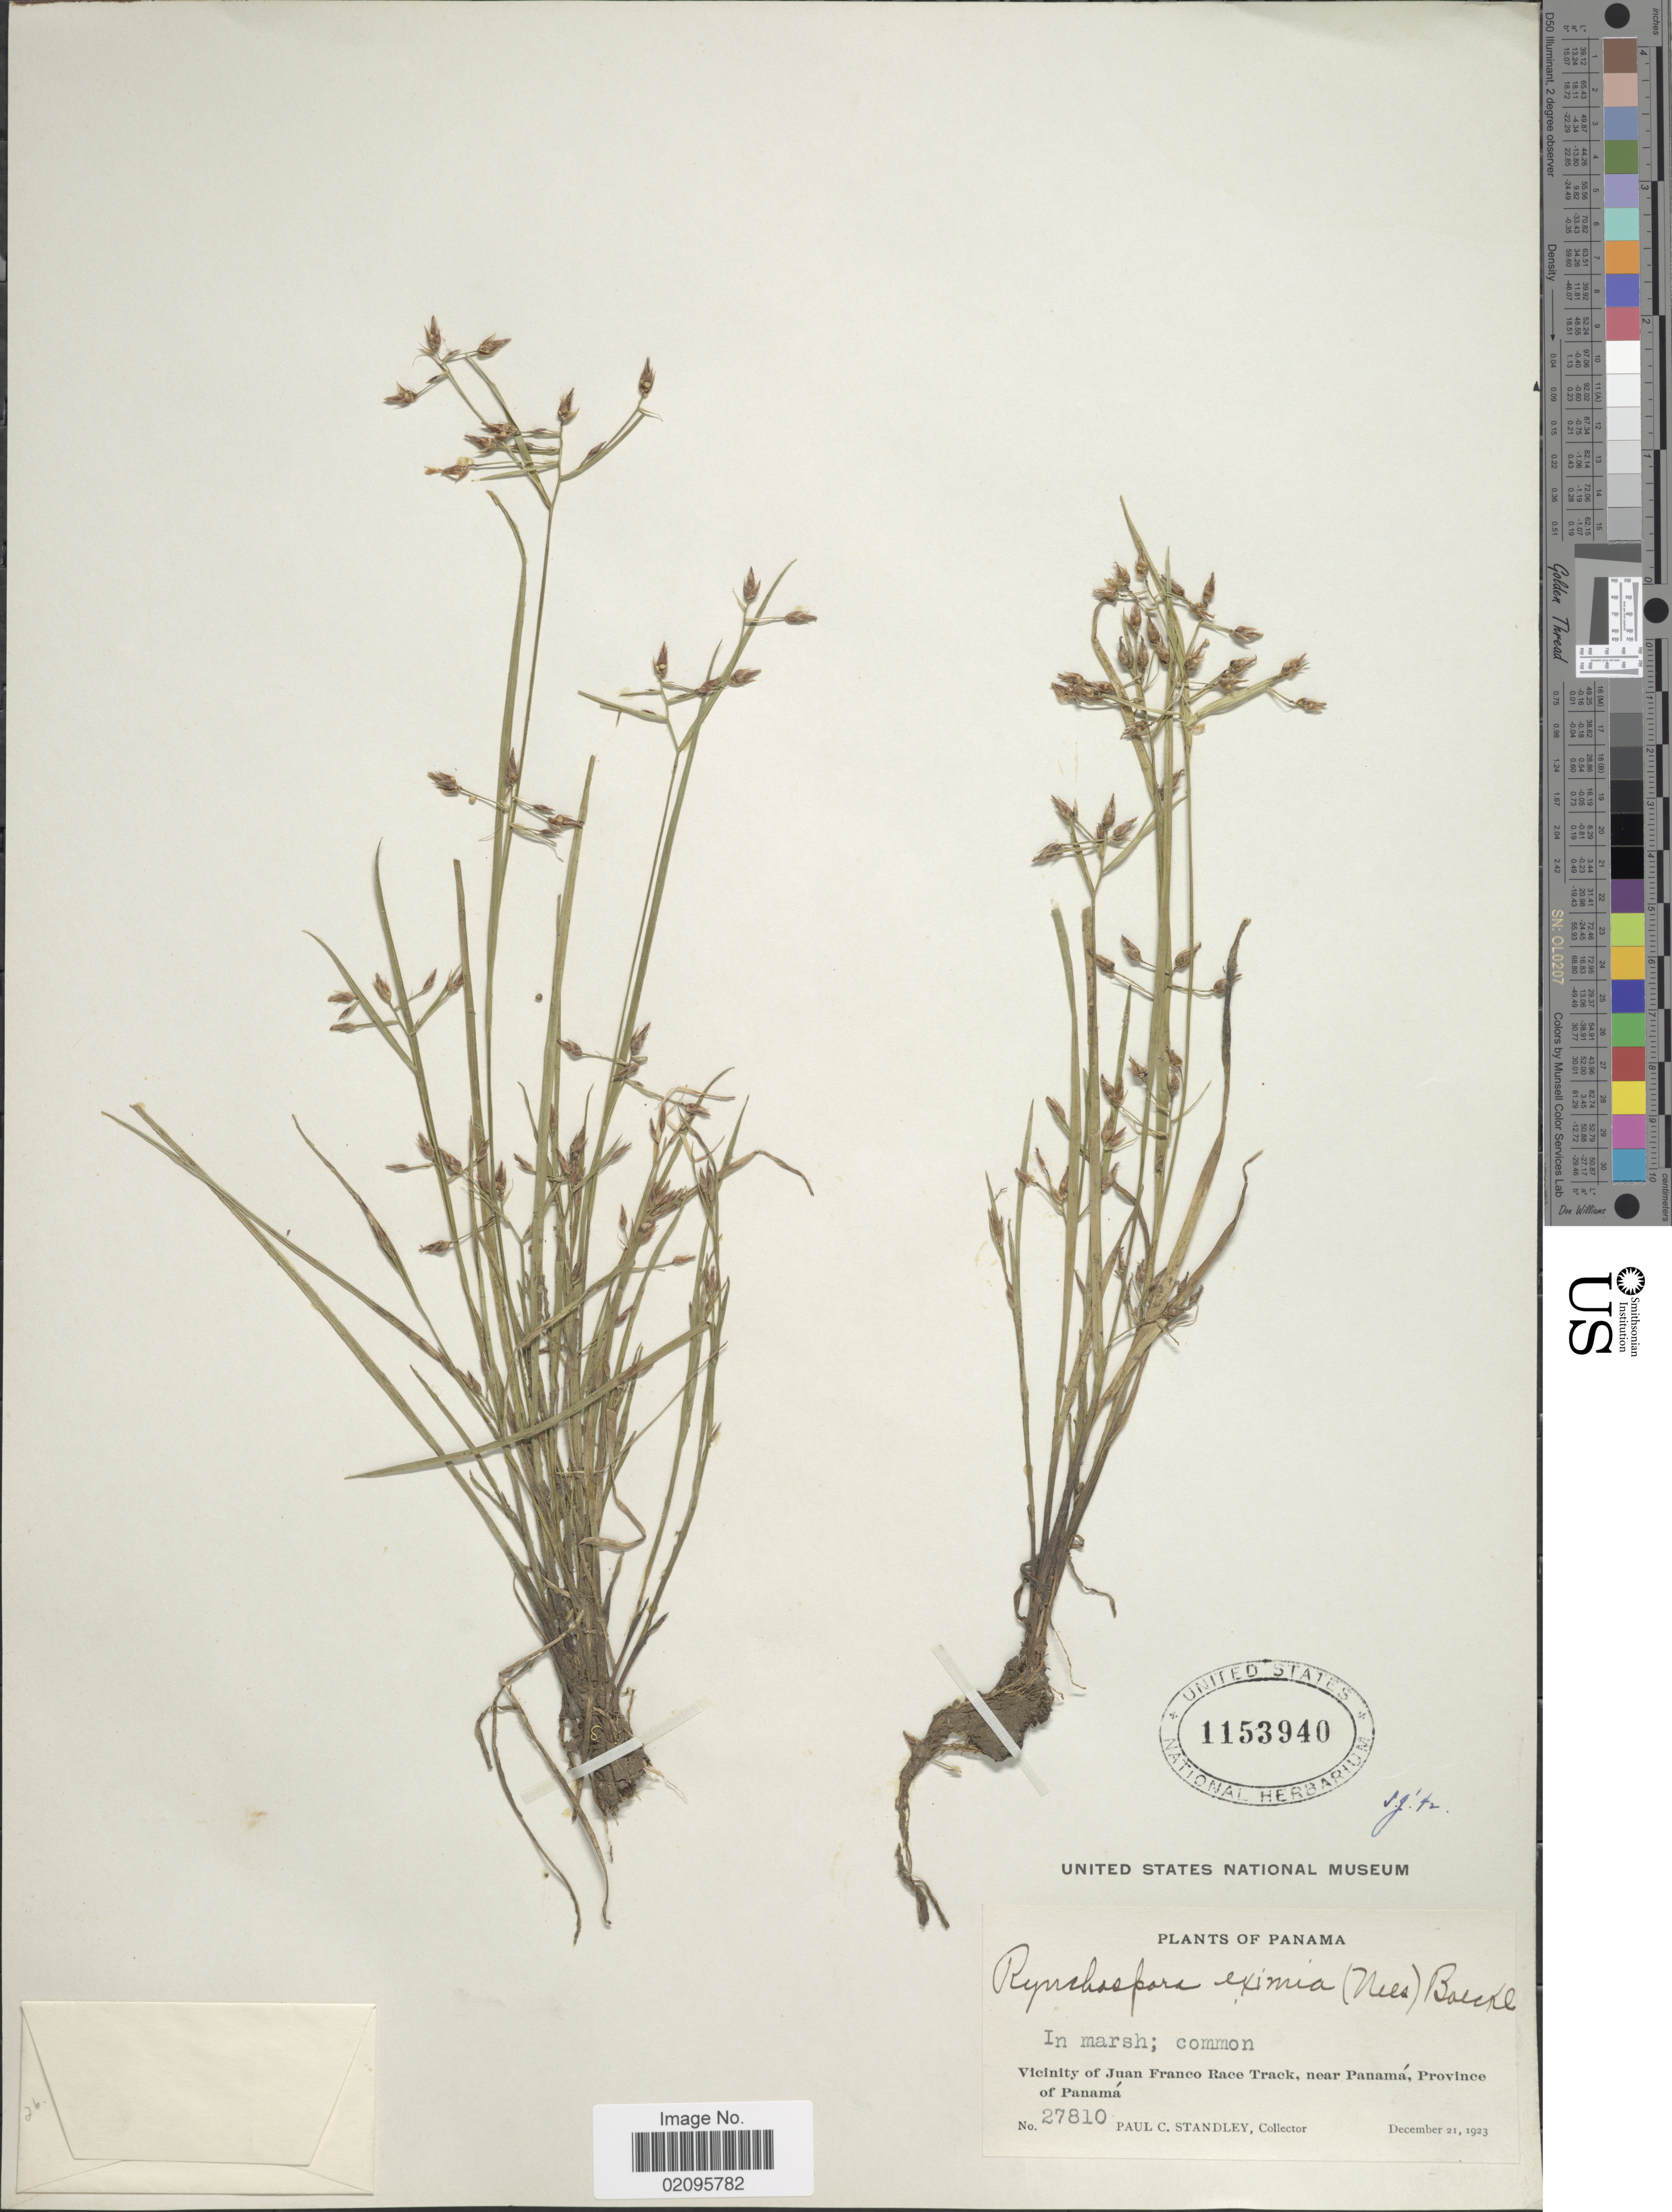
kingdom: Plantae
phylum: Tracheophyta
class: Liliopsida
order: Poales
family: Cyperaceae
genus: Rhynchospora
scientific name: Rhynchospora eximia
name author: (Nees) Boeckeler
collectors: P. C. Standley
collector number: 27810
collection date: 1923-12-21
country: Panama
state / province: Panamá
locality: In marsh, Vicinity of Juan France Race Track, near Panama.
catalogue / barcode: US 1153940